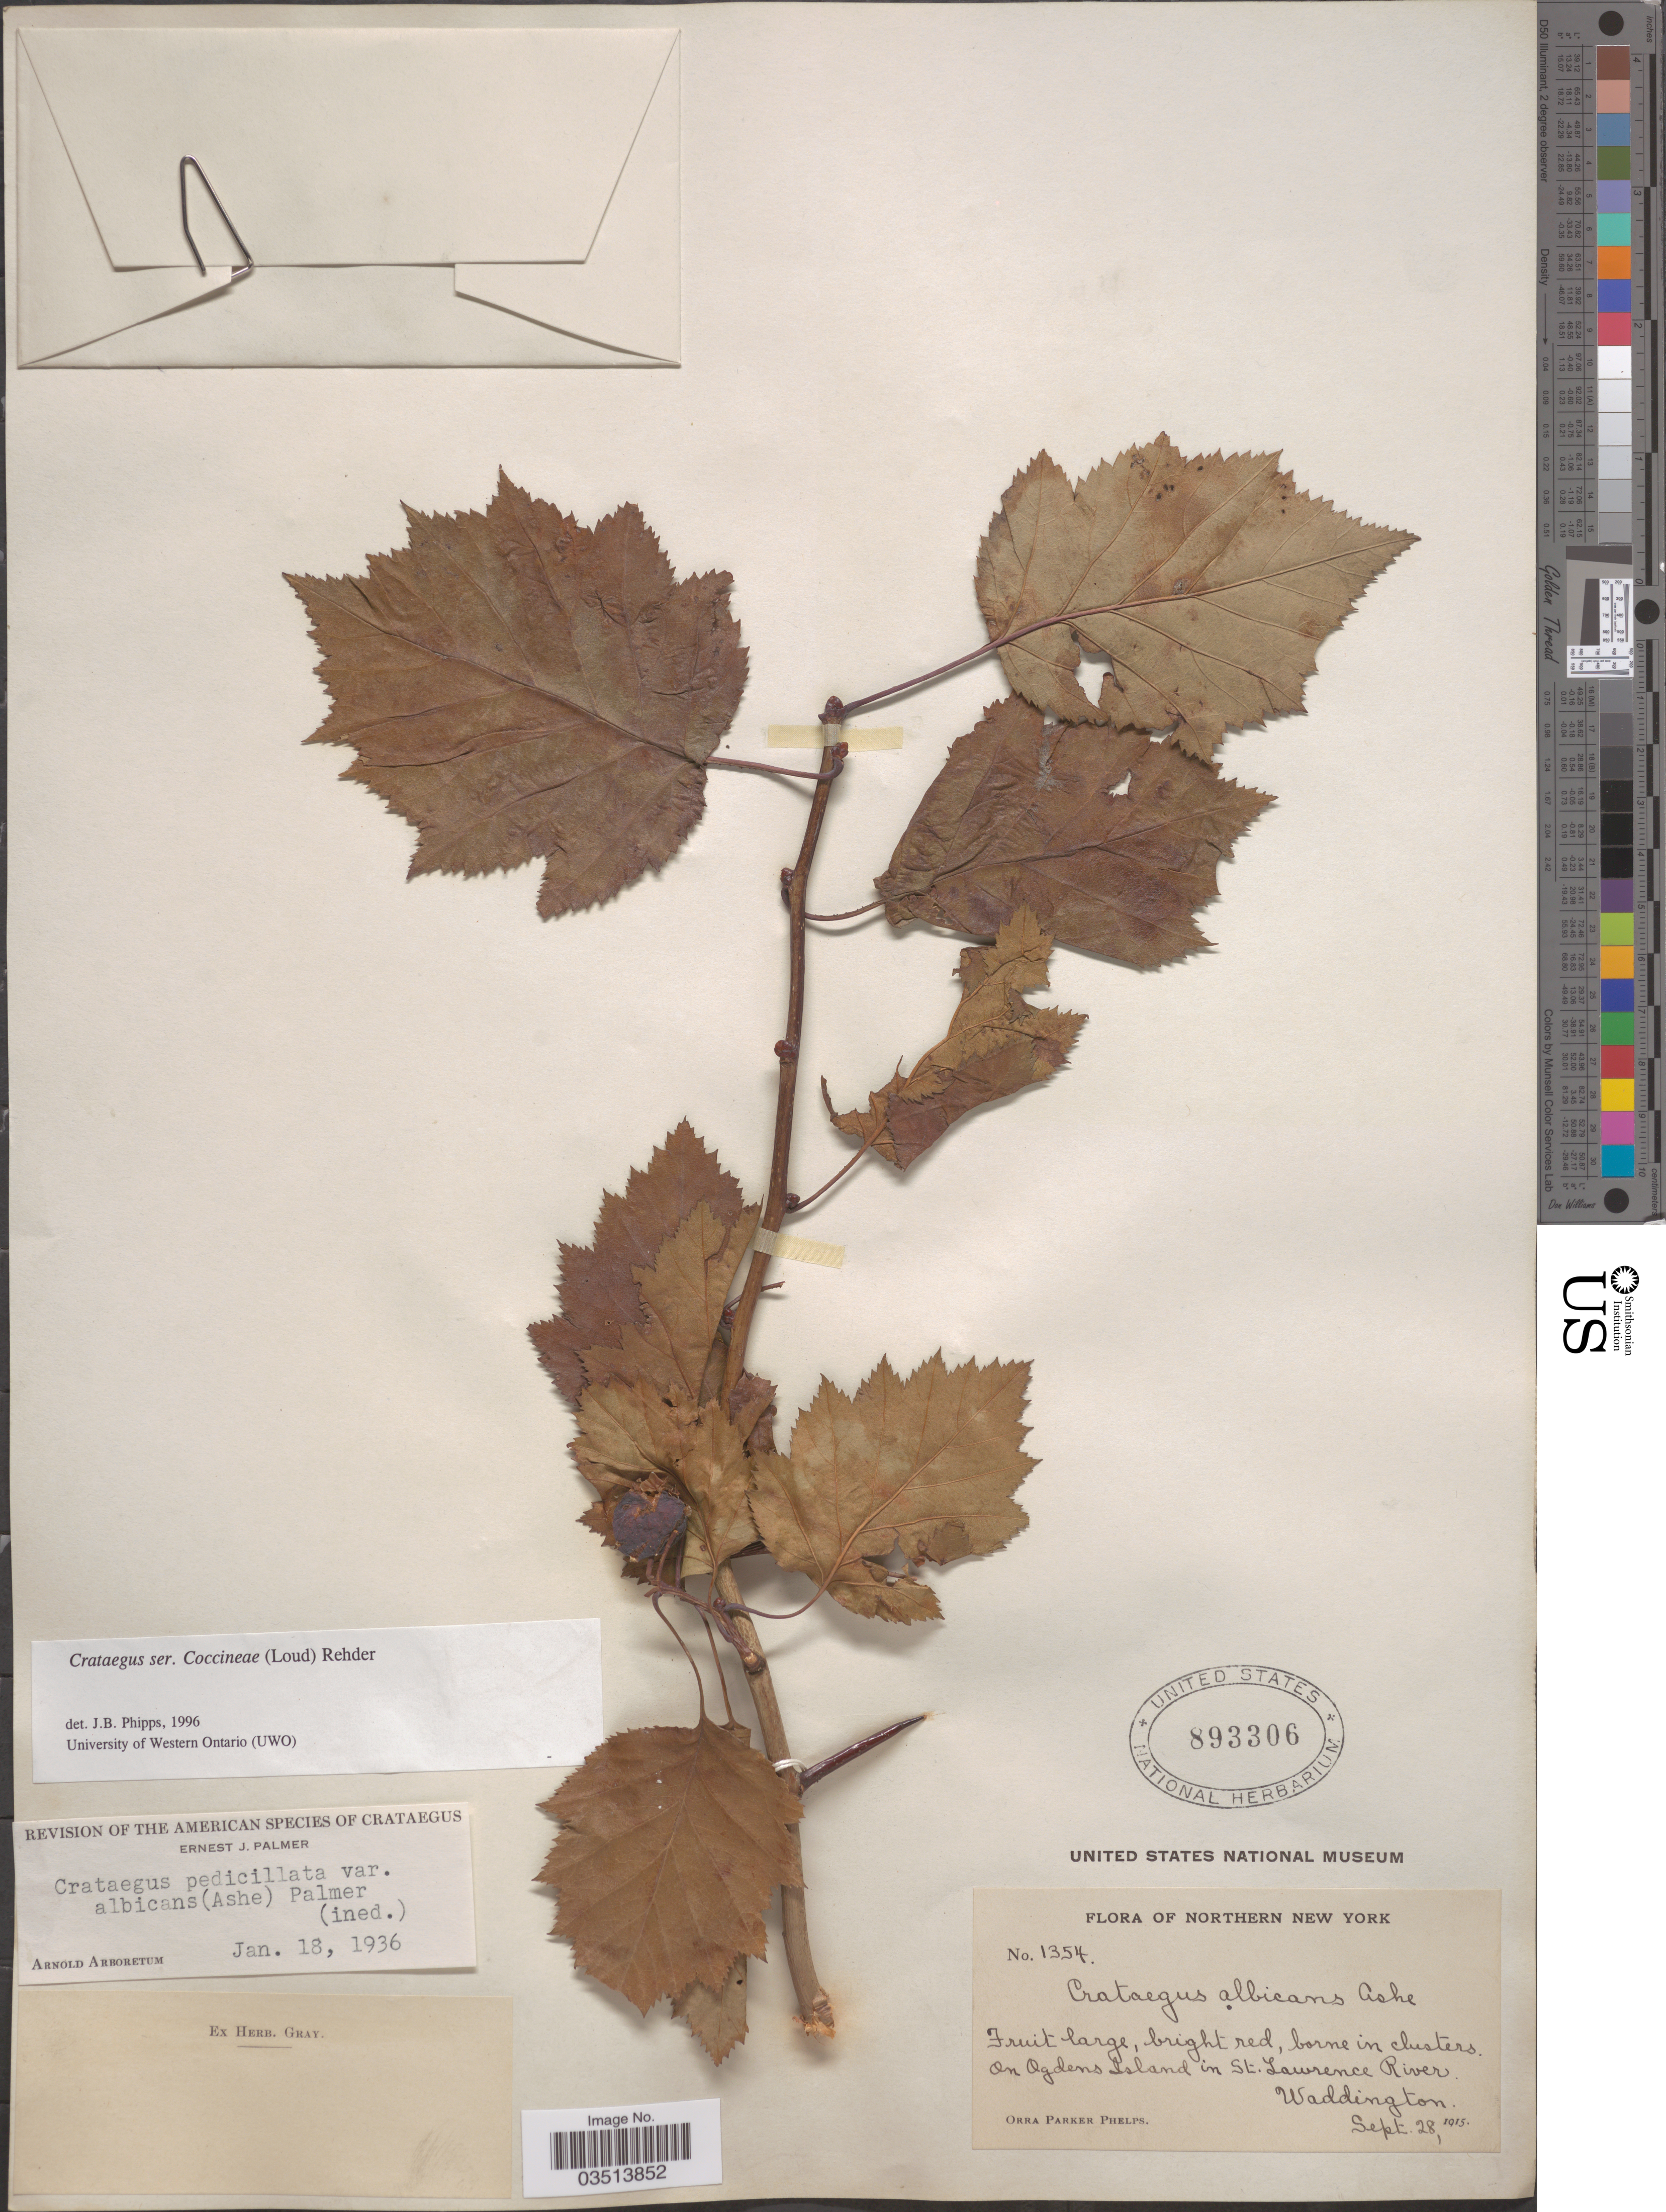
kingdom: Plantae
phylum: Tracheophyta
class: Magnoliopsida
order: Rosales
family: Rosaceae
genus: Crataegus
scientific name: Crataegus coccinea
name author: Ashe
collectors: O. P. Phelps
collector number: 1354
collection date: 1915-09-28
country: United States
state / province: New York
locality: Northern New York. On Ogdens Island in St. Lawrence River. Waddington.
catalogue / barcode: US 893306